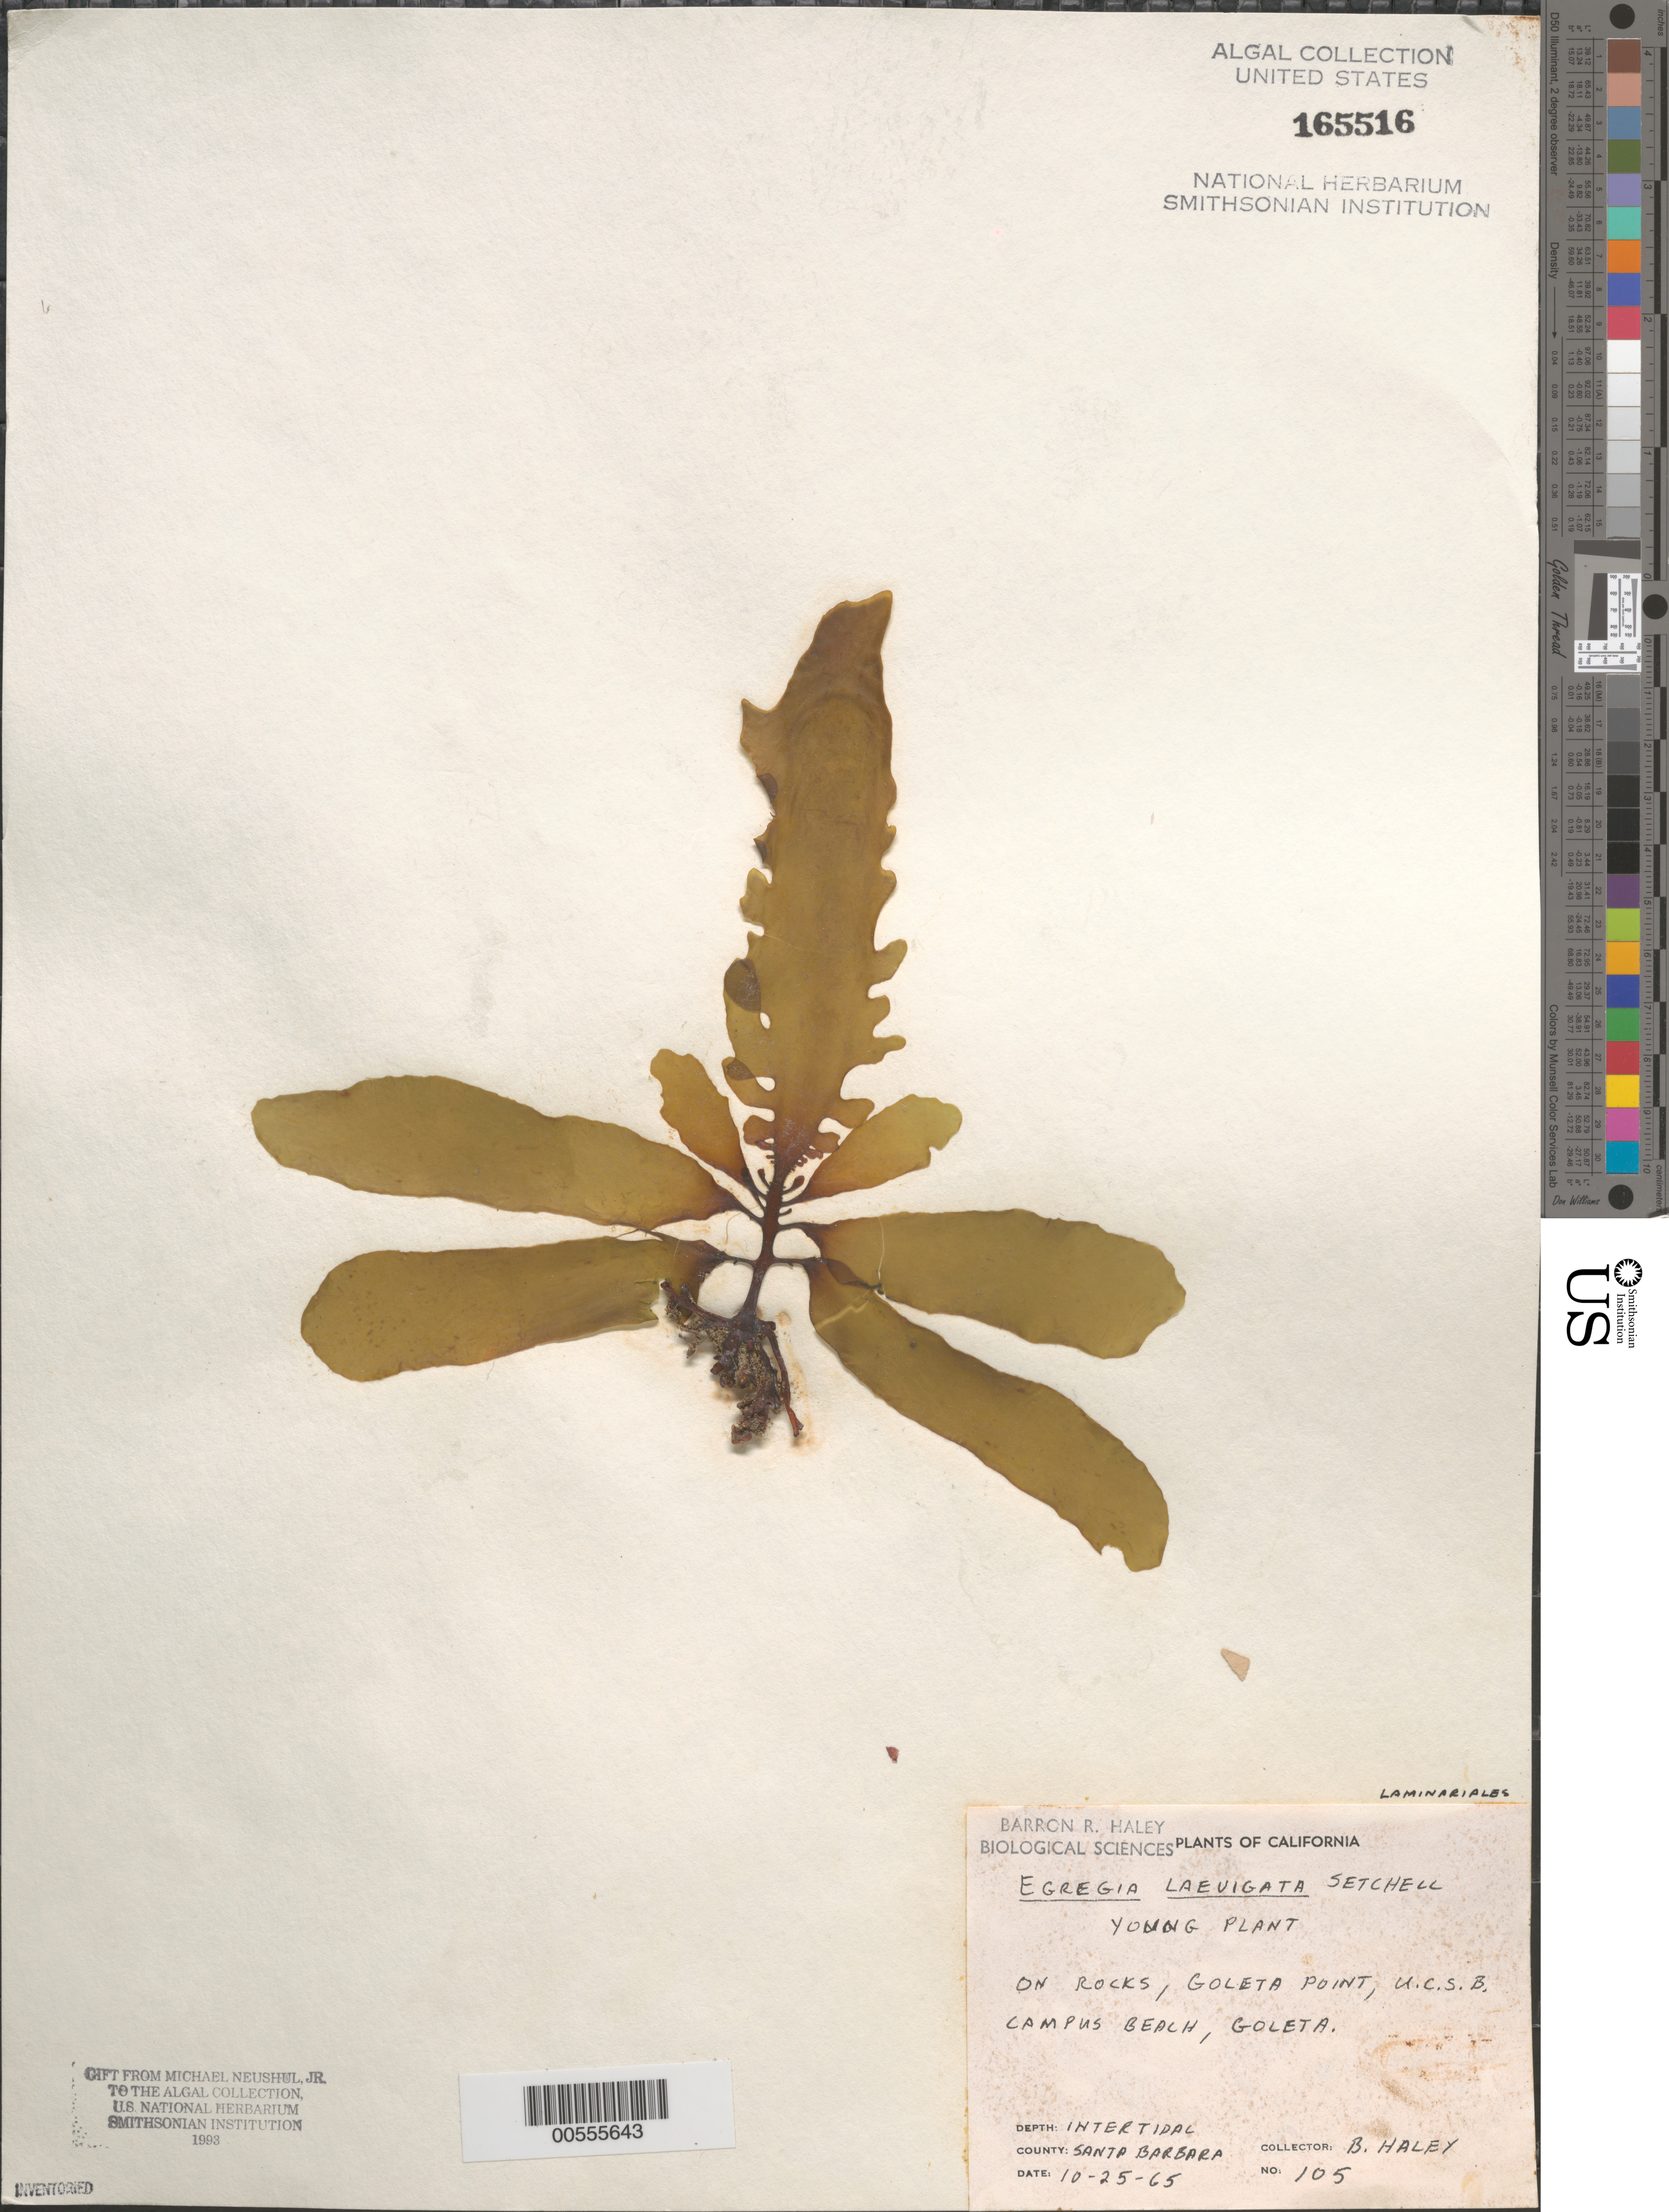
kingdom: Chromista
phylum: Ochrophyta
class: Phaeophyceae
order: Laminariales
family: Lessoniaceae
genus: Egregia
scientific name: Egregia menziesii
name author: (Turner) Aresch.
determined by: Algae name updating Project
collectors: B. Haley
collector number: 105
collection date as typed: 25 Oct 1965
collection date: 1965-10-25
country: United States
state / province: California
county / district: Santa Barbara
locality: Goleta Point, University of California Santa Barbara, Campus Beach, Goleta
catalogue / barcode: US 165516